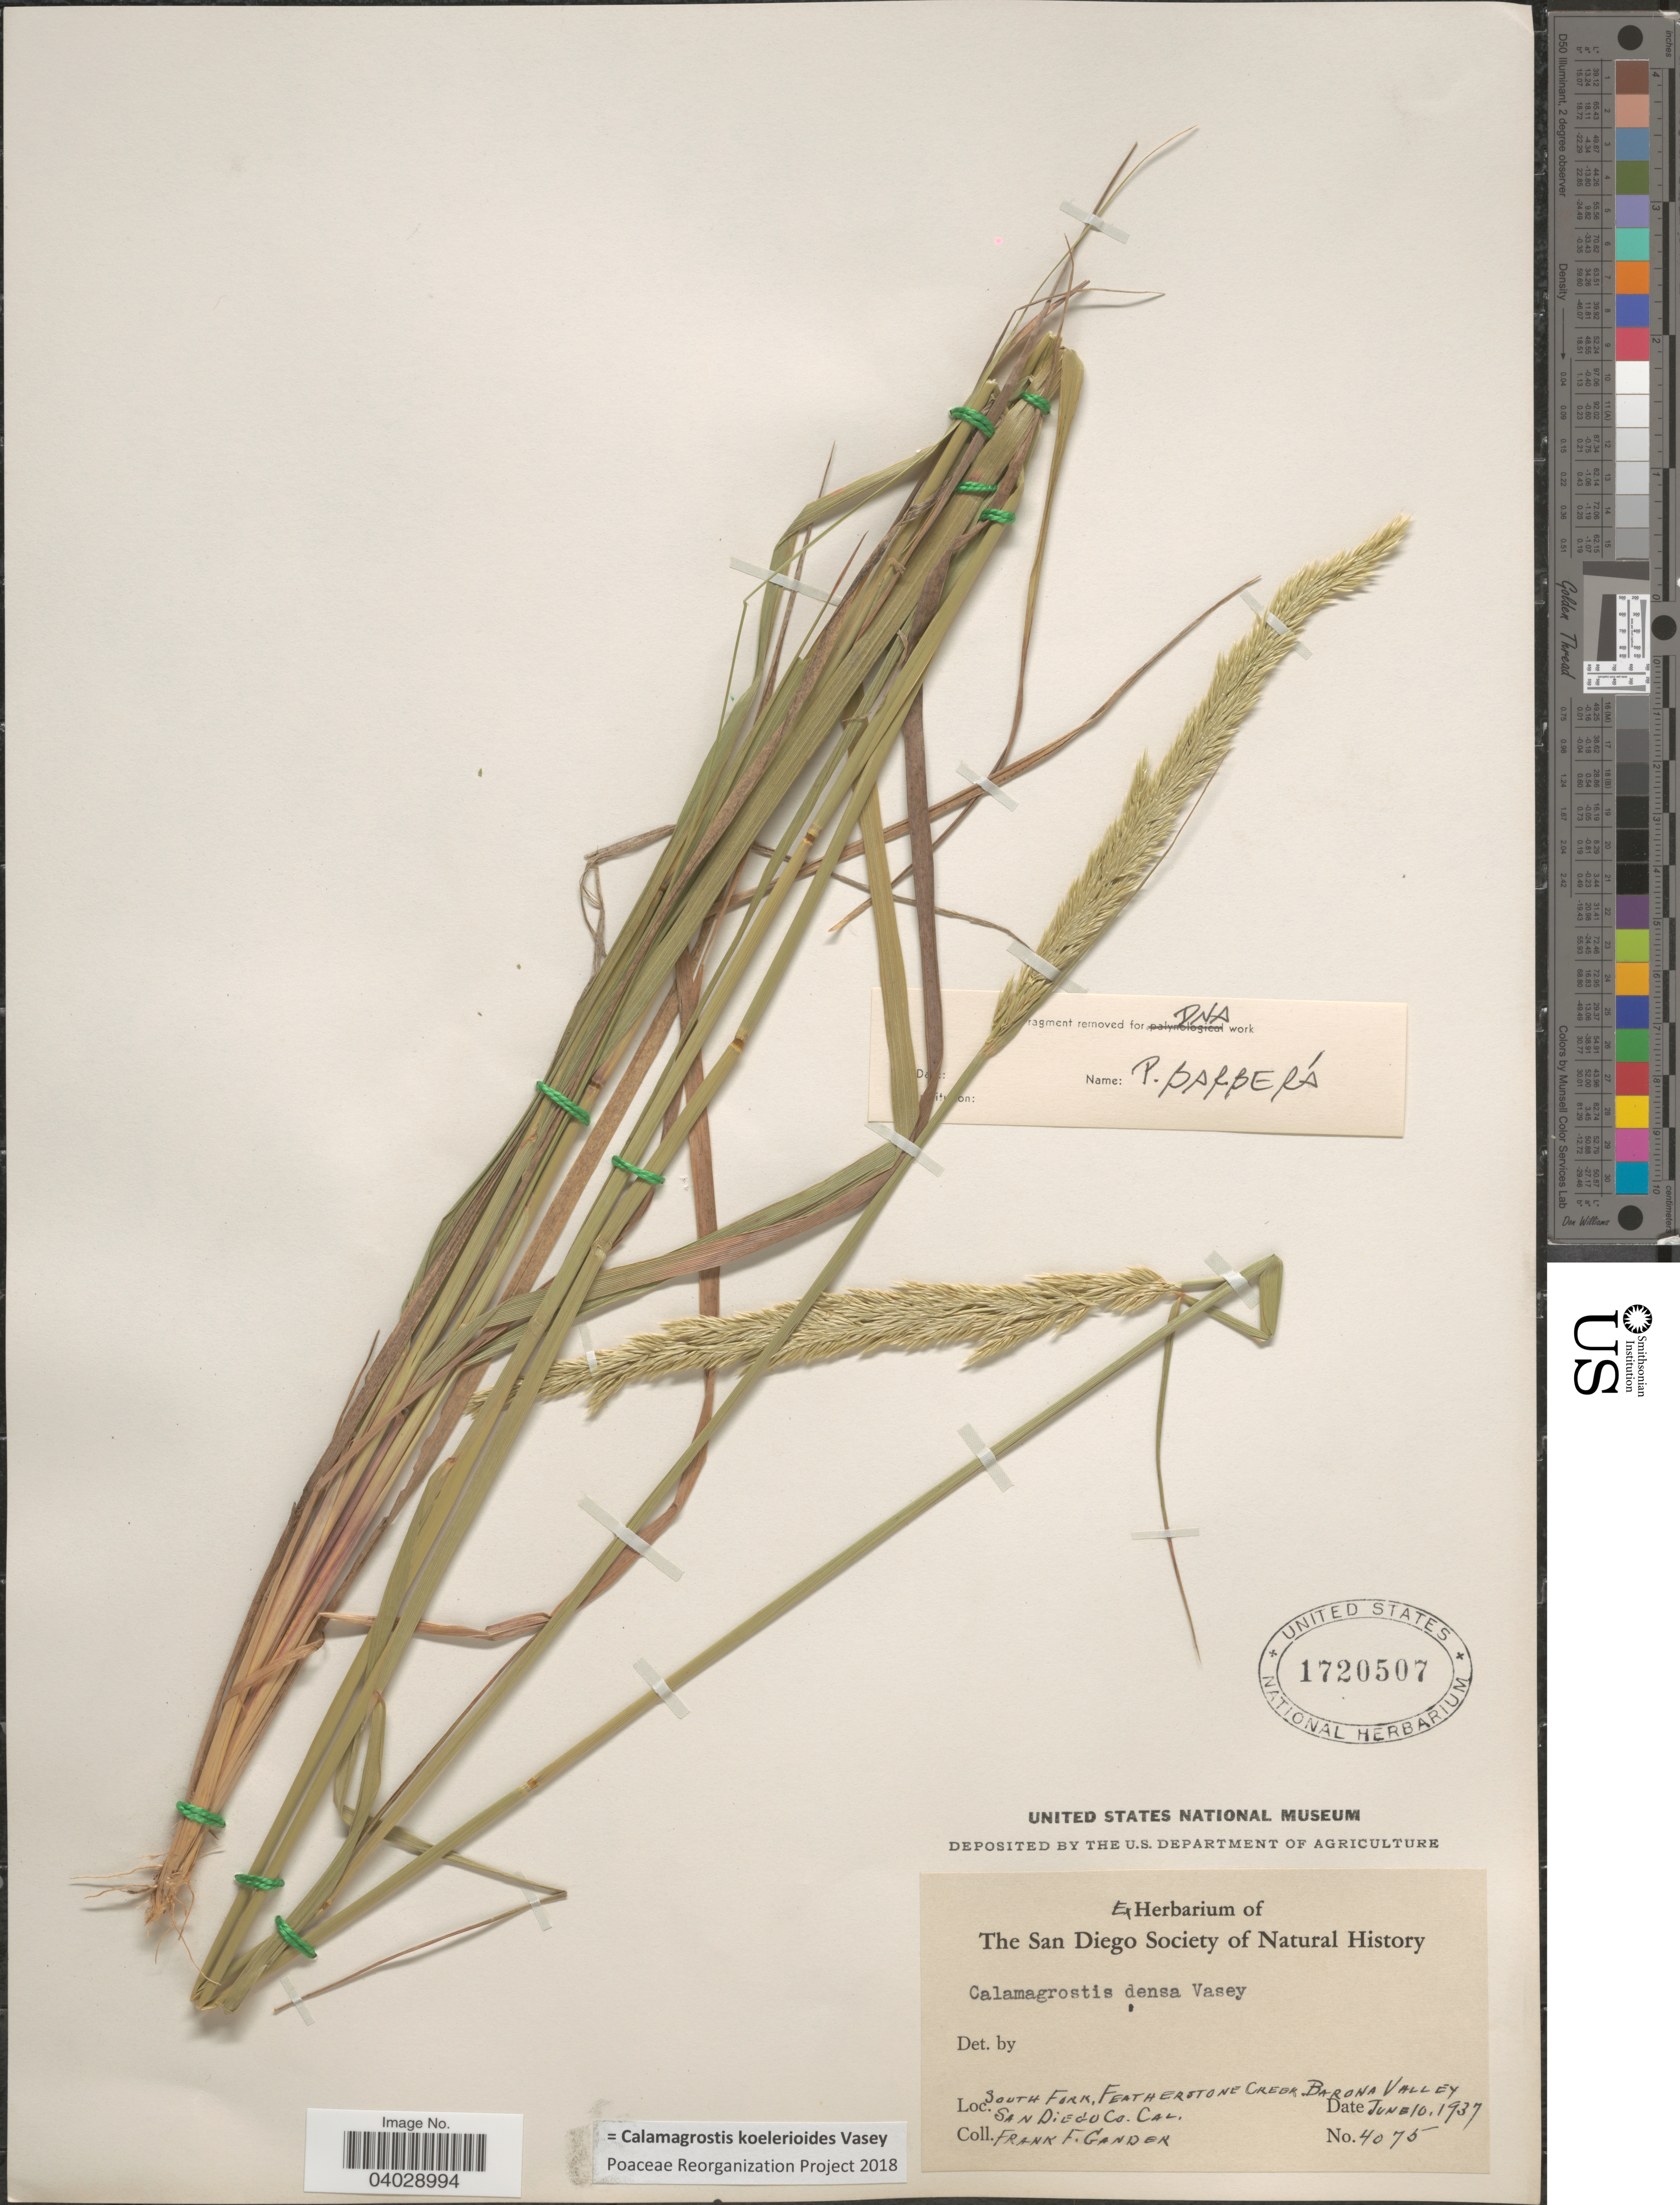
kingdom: Plantae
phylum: Tracheophyta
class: Liliopsida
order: Poales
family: Poaceae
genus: Calamagrostis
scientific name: Calamagrostis koelerioides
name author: Vasey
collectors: F. Gander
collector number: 4075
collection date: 1937-06-10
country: United States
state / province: California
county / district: San Diego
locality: South Fork, Featherstone Creek. Barona Valley. San Diego Co.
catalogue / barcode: US 1720507